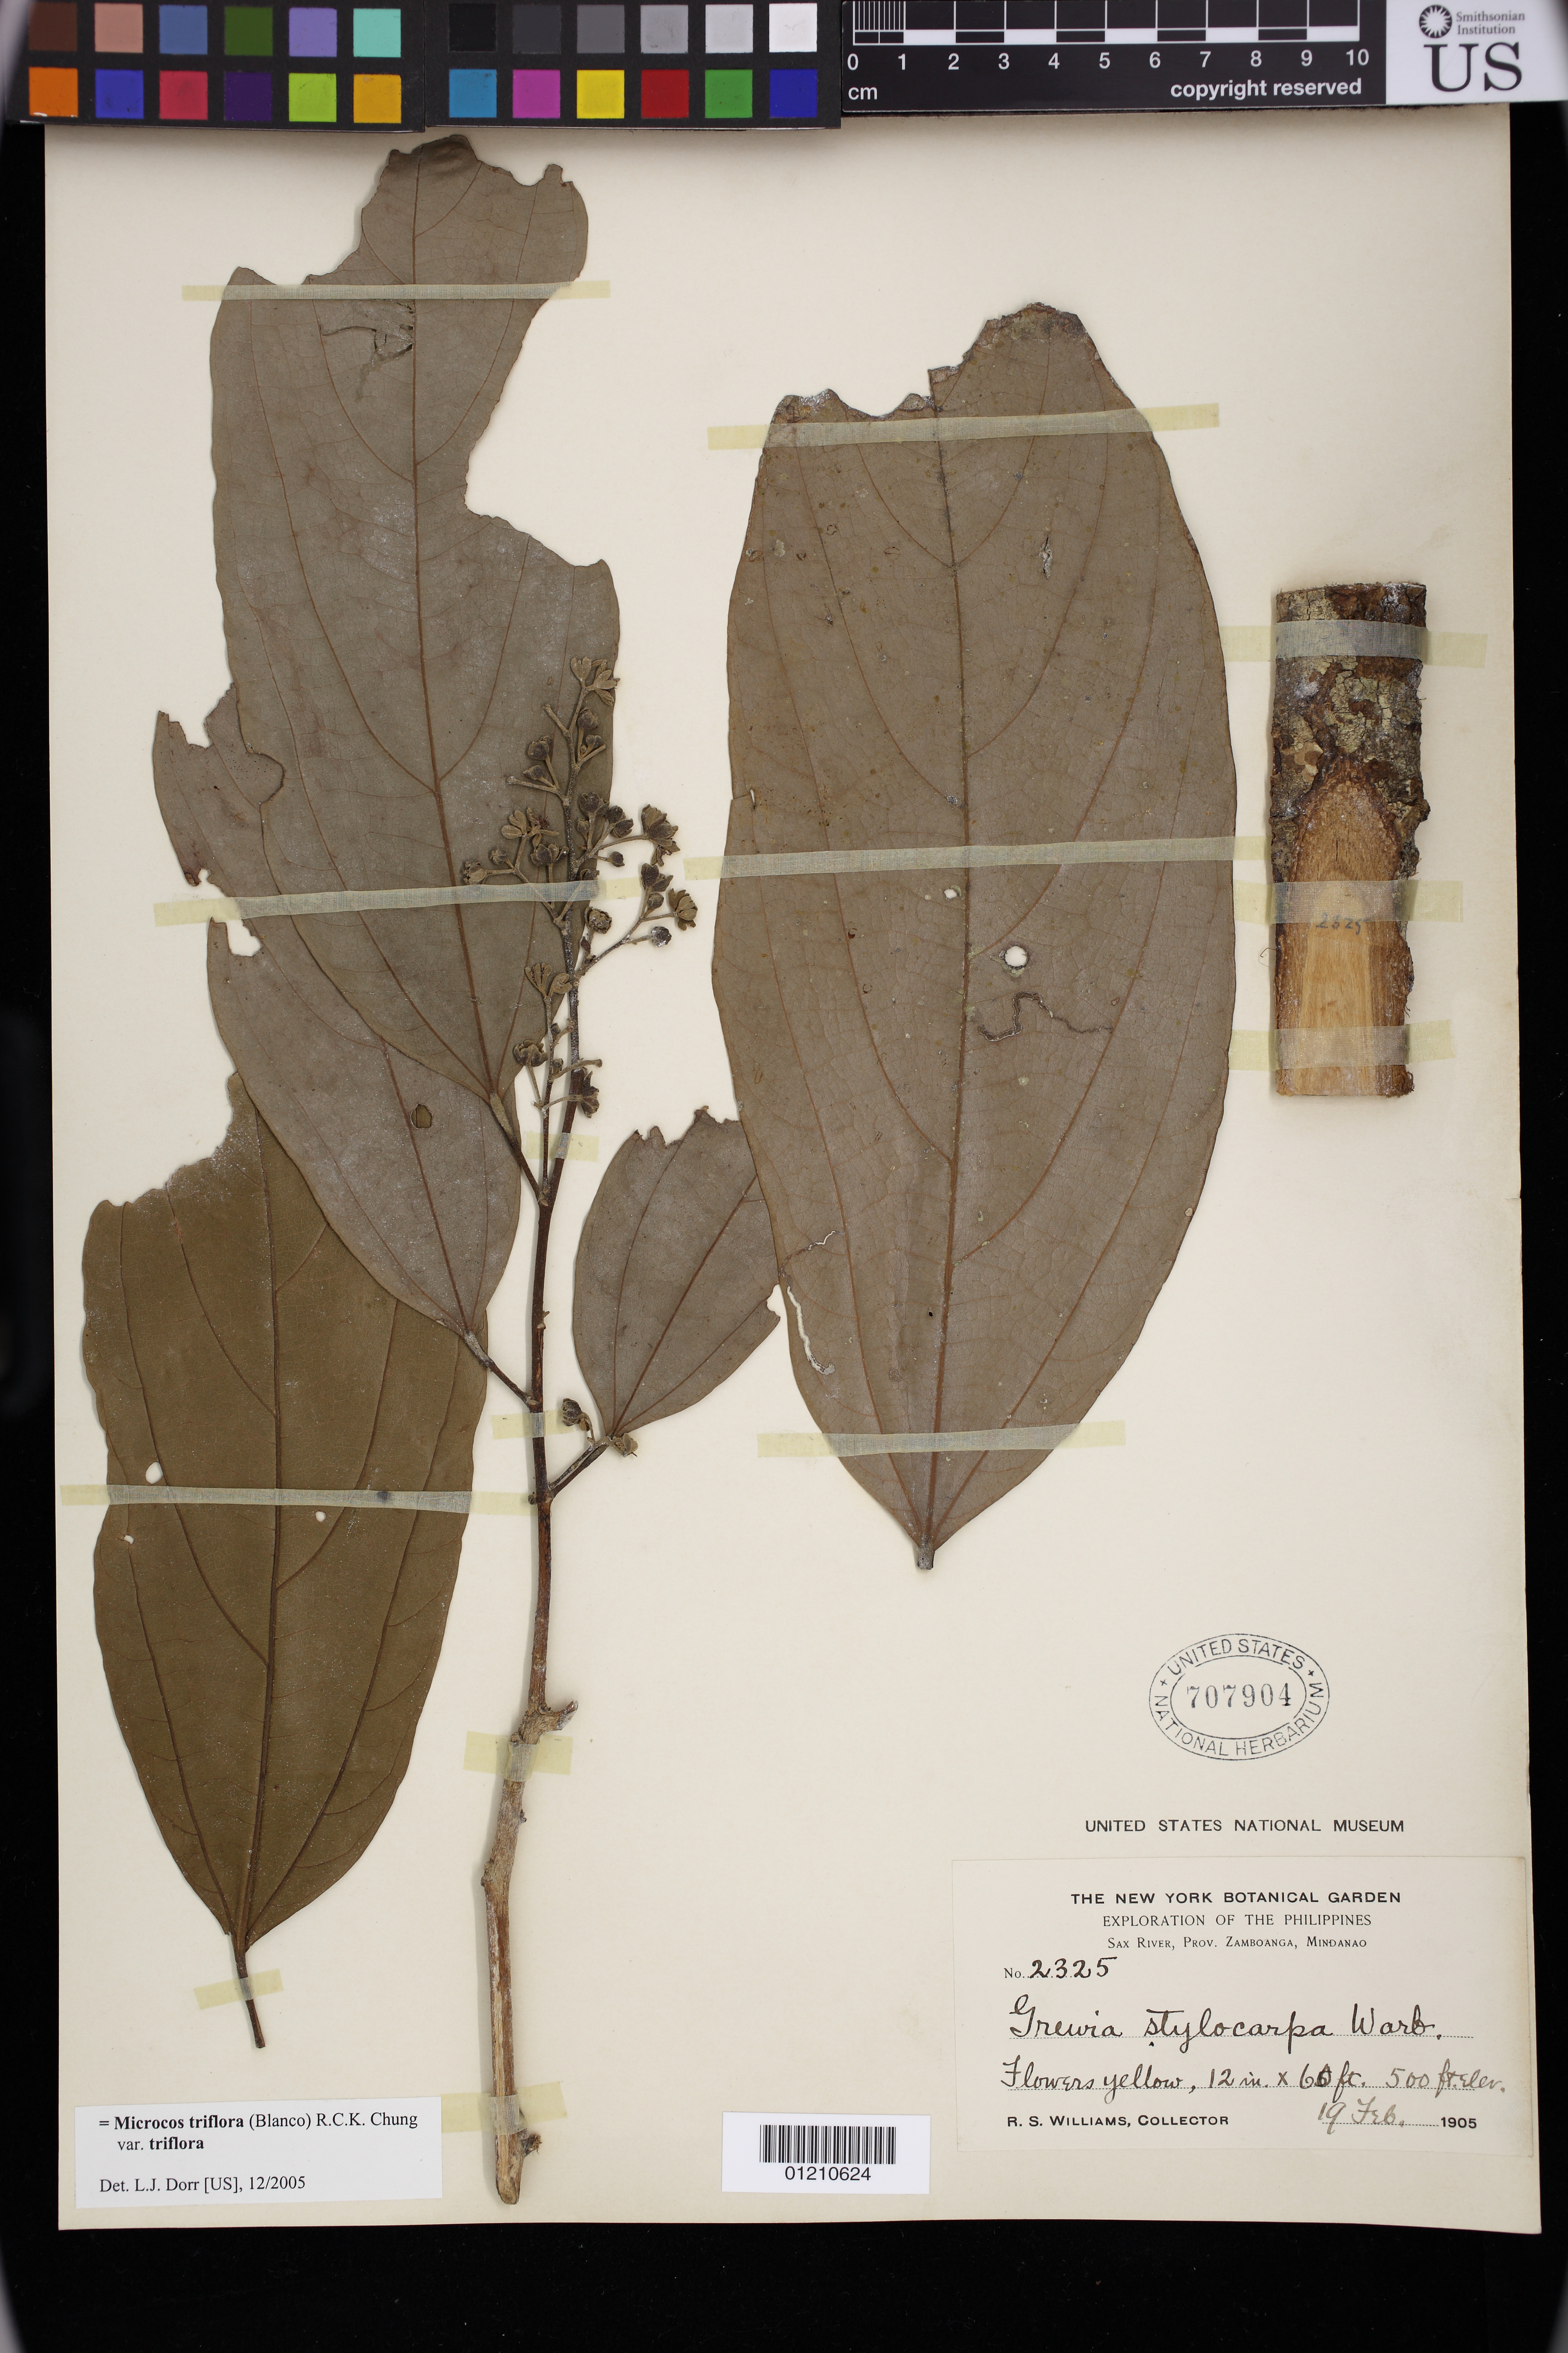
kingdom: Plantae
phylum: Tracheophyta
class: Magnoliopsida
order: Malvales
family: Malvaceae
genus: Microcos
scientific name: Microcos triflora var. triflora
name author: (Blanco) R.C.K. Chung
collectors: R. S. Williams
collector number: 2325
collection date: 1905-02-19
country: Philippines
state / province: Zamboanga Peninsula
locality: Sax River, Mindanao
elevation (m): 152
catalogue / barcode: US 707904